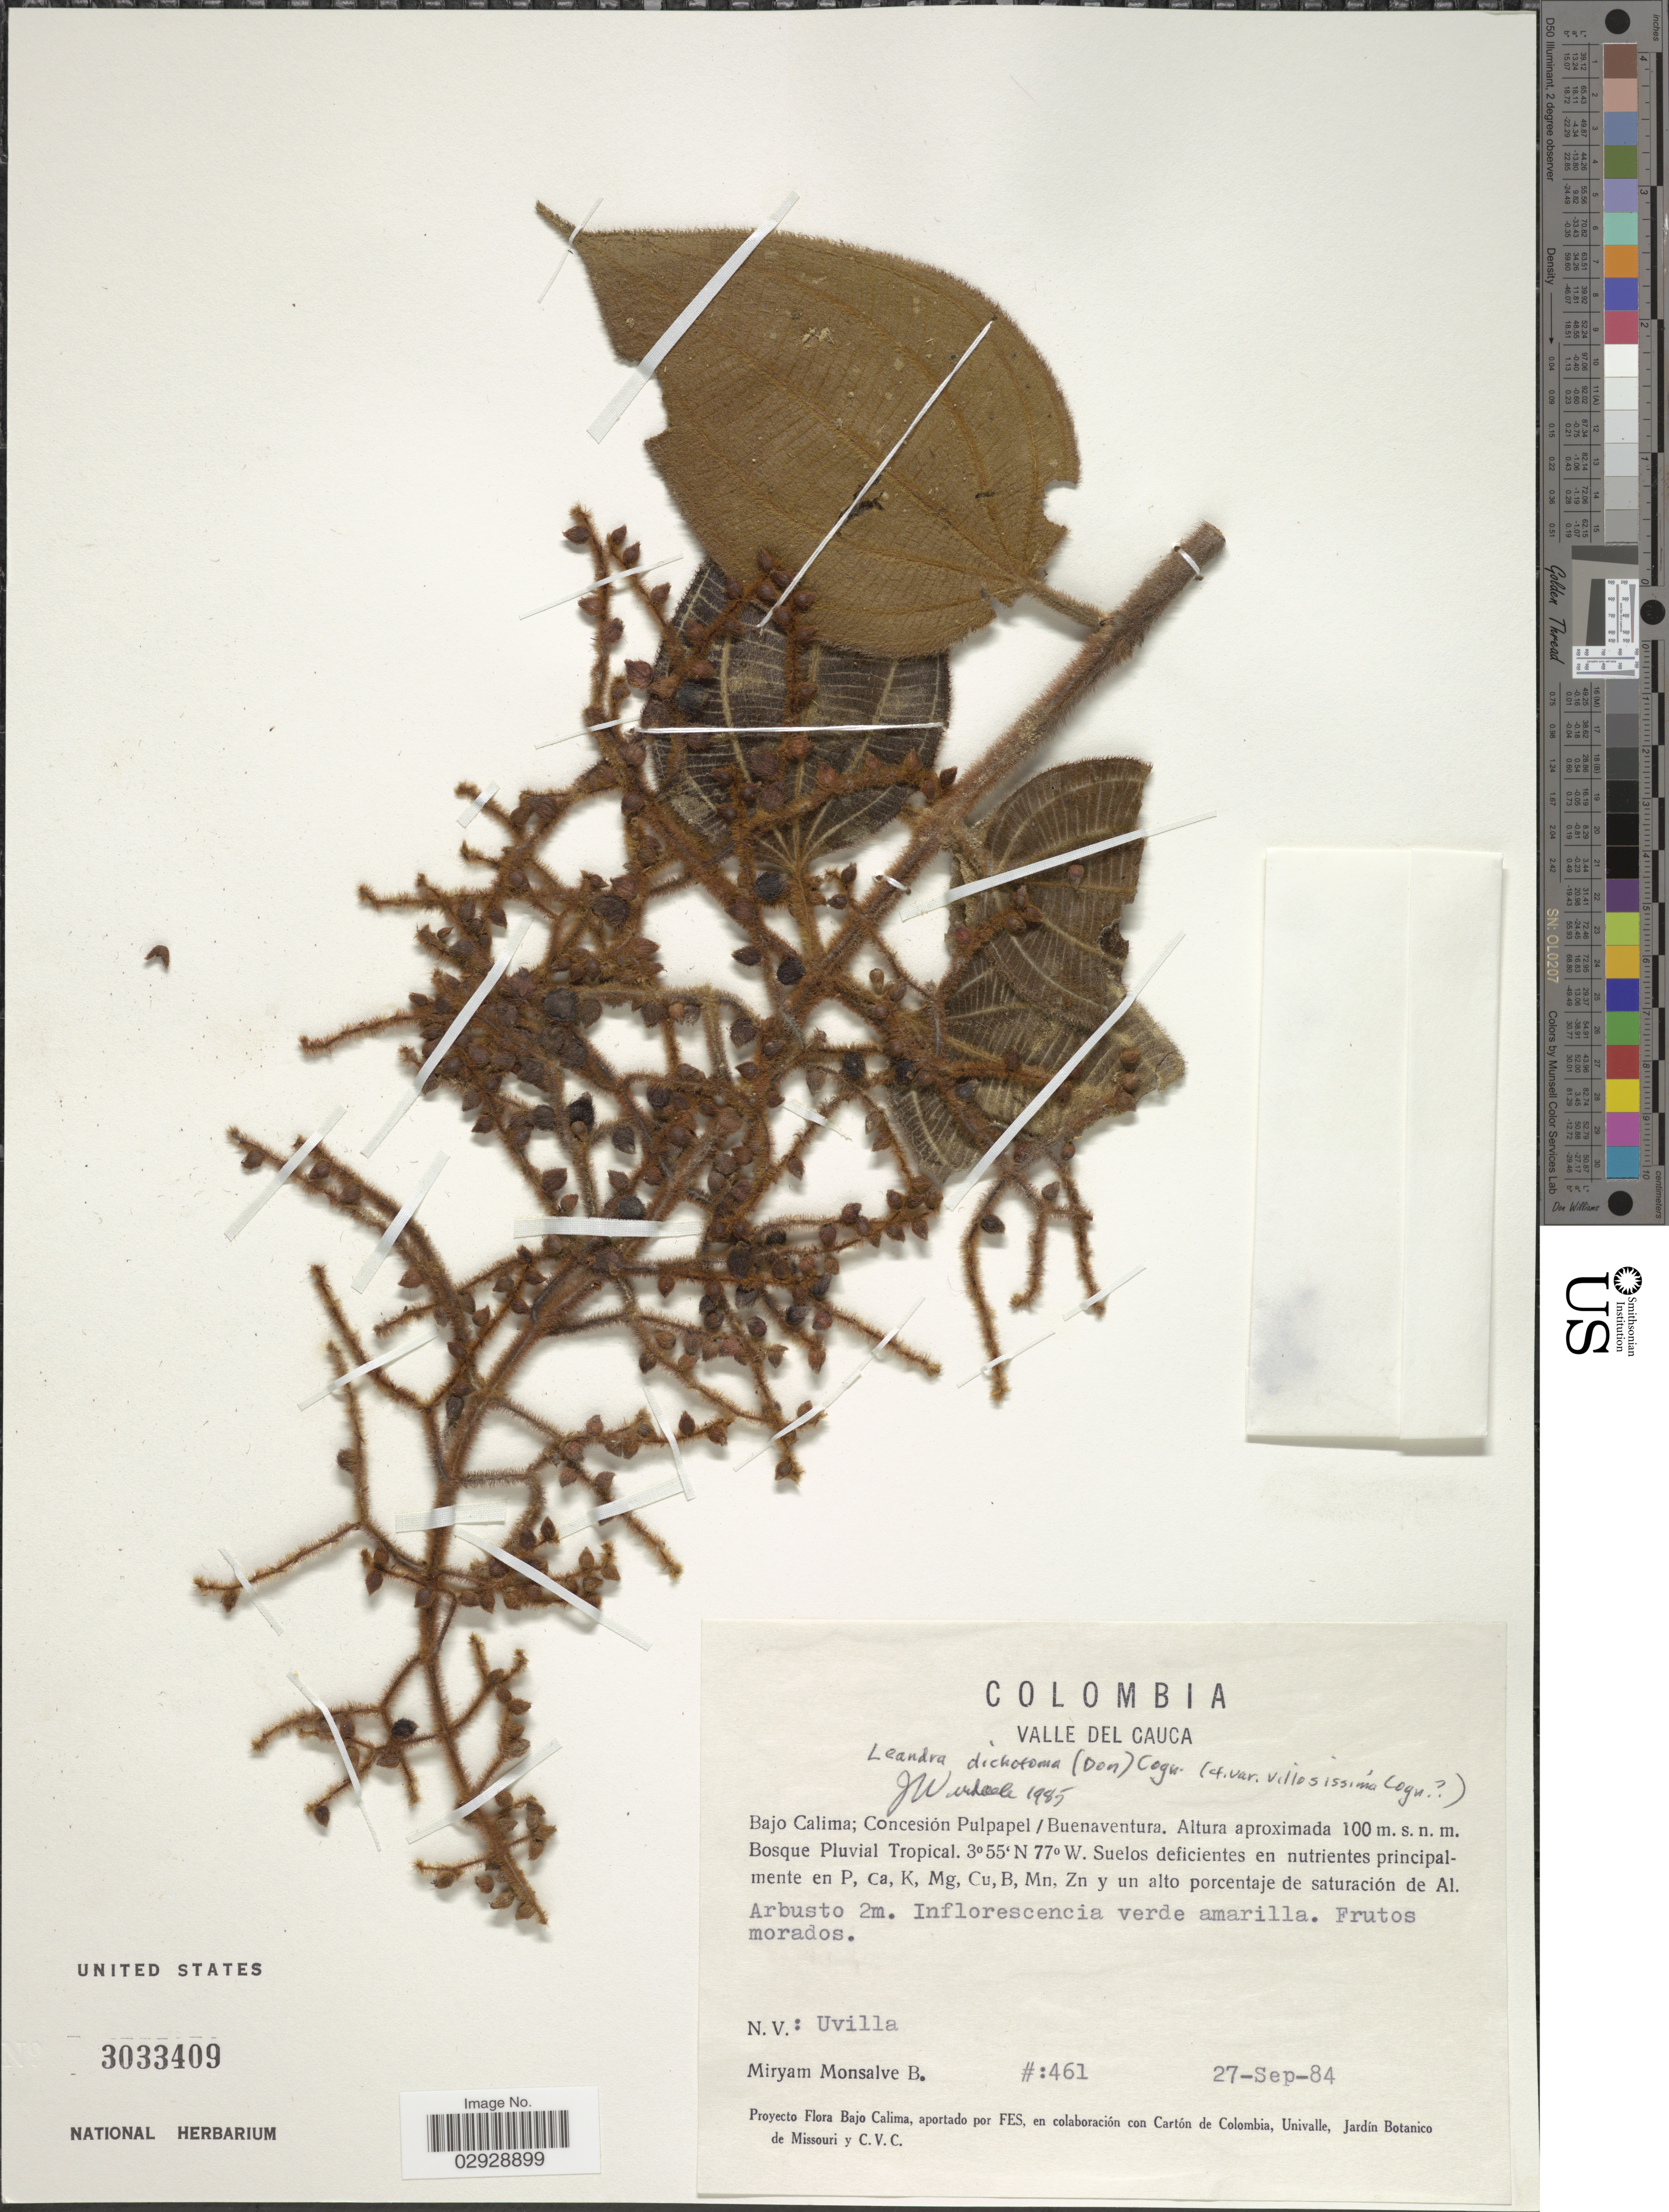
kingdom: Plantae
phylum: Tracheophyta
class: Magnoliopsida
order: Myrtales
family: Melastomataceae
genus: Leandra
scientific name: Leandra dichotoma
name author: (D. Don) Cogn.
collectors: M. Monsalve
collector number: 461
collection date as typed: Transcribed d/m/y: 27/9/84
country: Colombia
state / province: Valle del Cauca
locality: Bajo Calima; Concesión Pulpapel / Buenaventura. Bosque Pluvial Tropical.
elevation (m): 100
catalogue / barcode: US 3033409